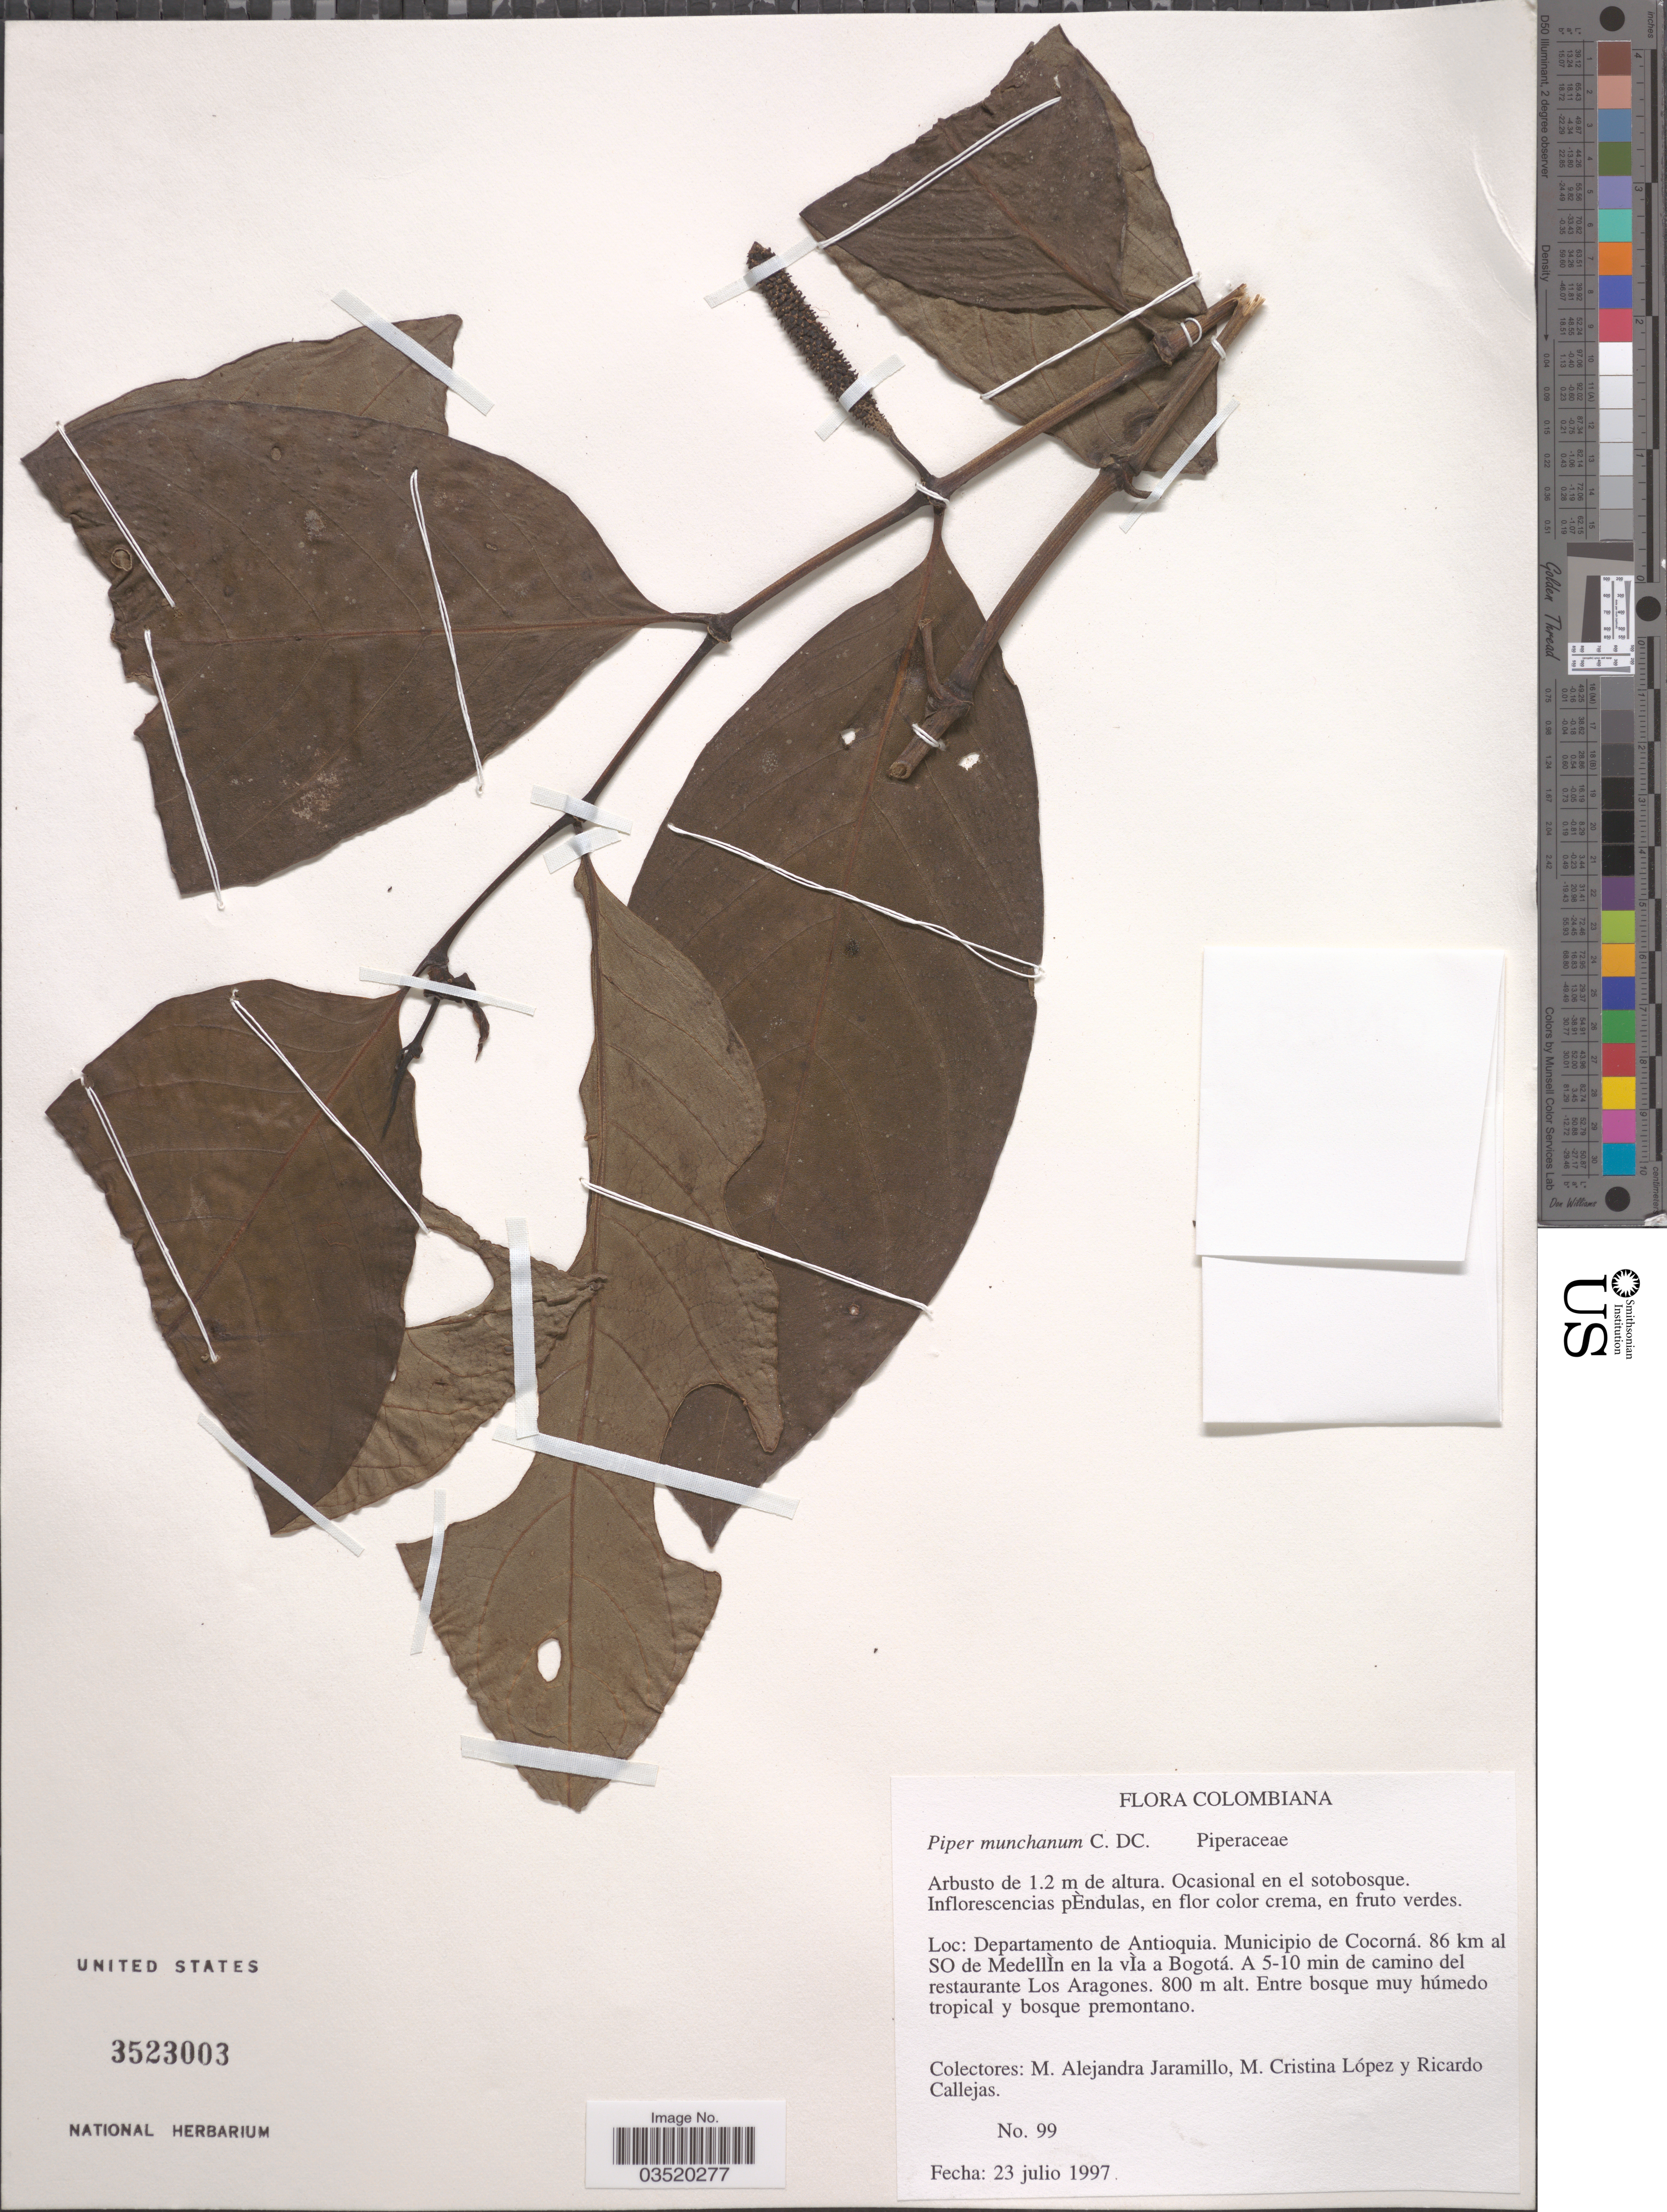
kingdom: Plantae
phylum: Tracheophyta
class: Magnoliopsida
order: Piperales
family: Piperaceae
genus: Piper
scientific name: Piper munchanum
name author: C. DC.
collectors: M. A. Jaramillo, M. Lopez & R. Callejas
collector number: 99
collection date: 1997-07-23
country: Colombia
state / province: Antioquia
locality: Departamento de Antioquia. Municipio de Cocorná. 86 km al SO de Medellín en la vla a Bogotá. A 5-10 min de camino del restaurante Los Aragones.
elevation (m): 800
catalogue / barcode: US 3523003